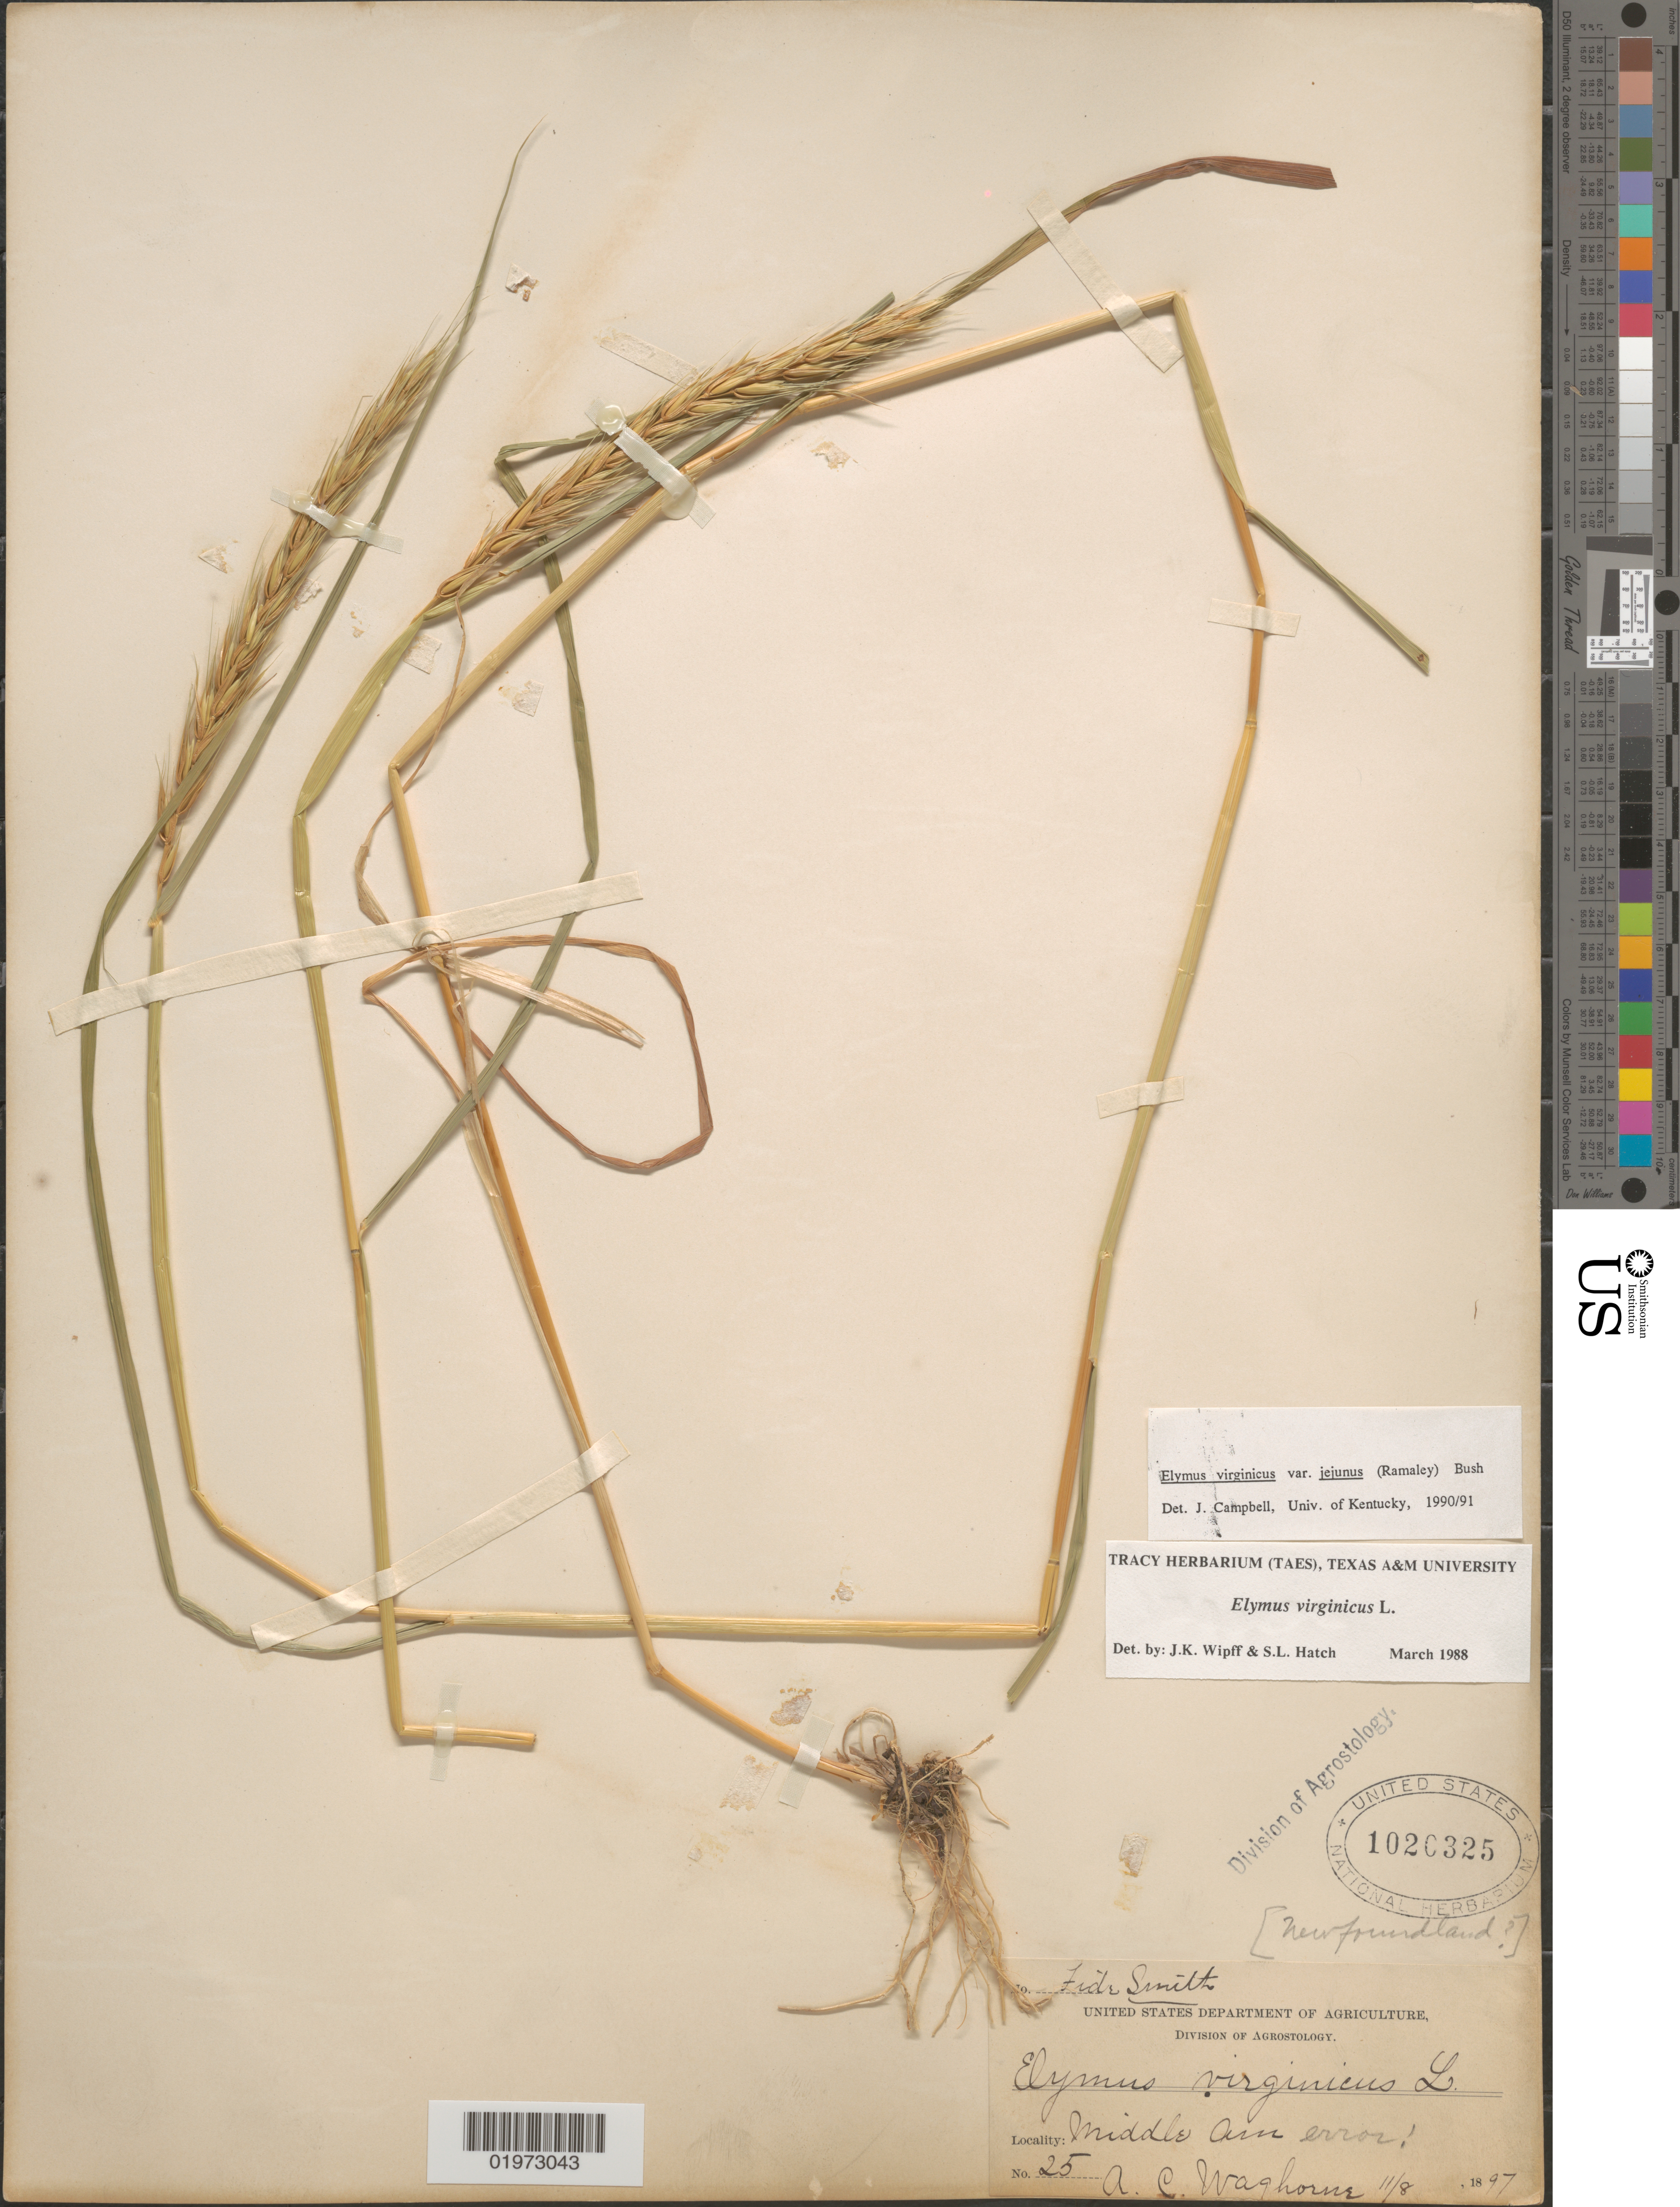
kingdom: Plantae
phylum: Tracheophyta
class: Liliopsida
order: Poales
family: Poaceae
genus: Elymus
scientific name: Elymus virginicus var. virginicus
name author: L.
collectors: A. Waghorne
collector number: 25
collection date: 1897-08-11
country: Canada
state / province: Newfoundland and Labrador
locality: Middle Ain.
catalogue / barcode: US 1020325